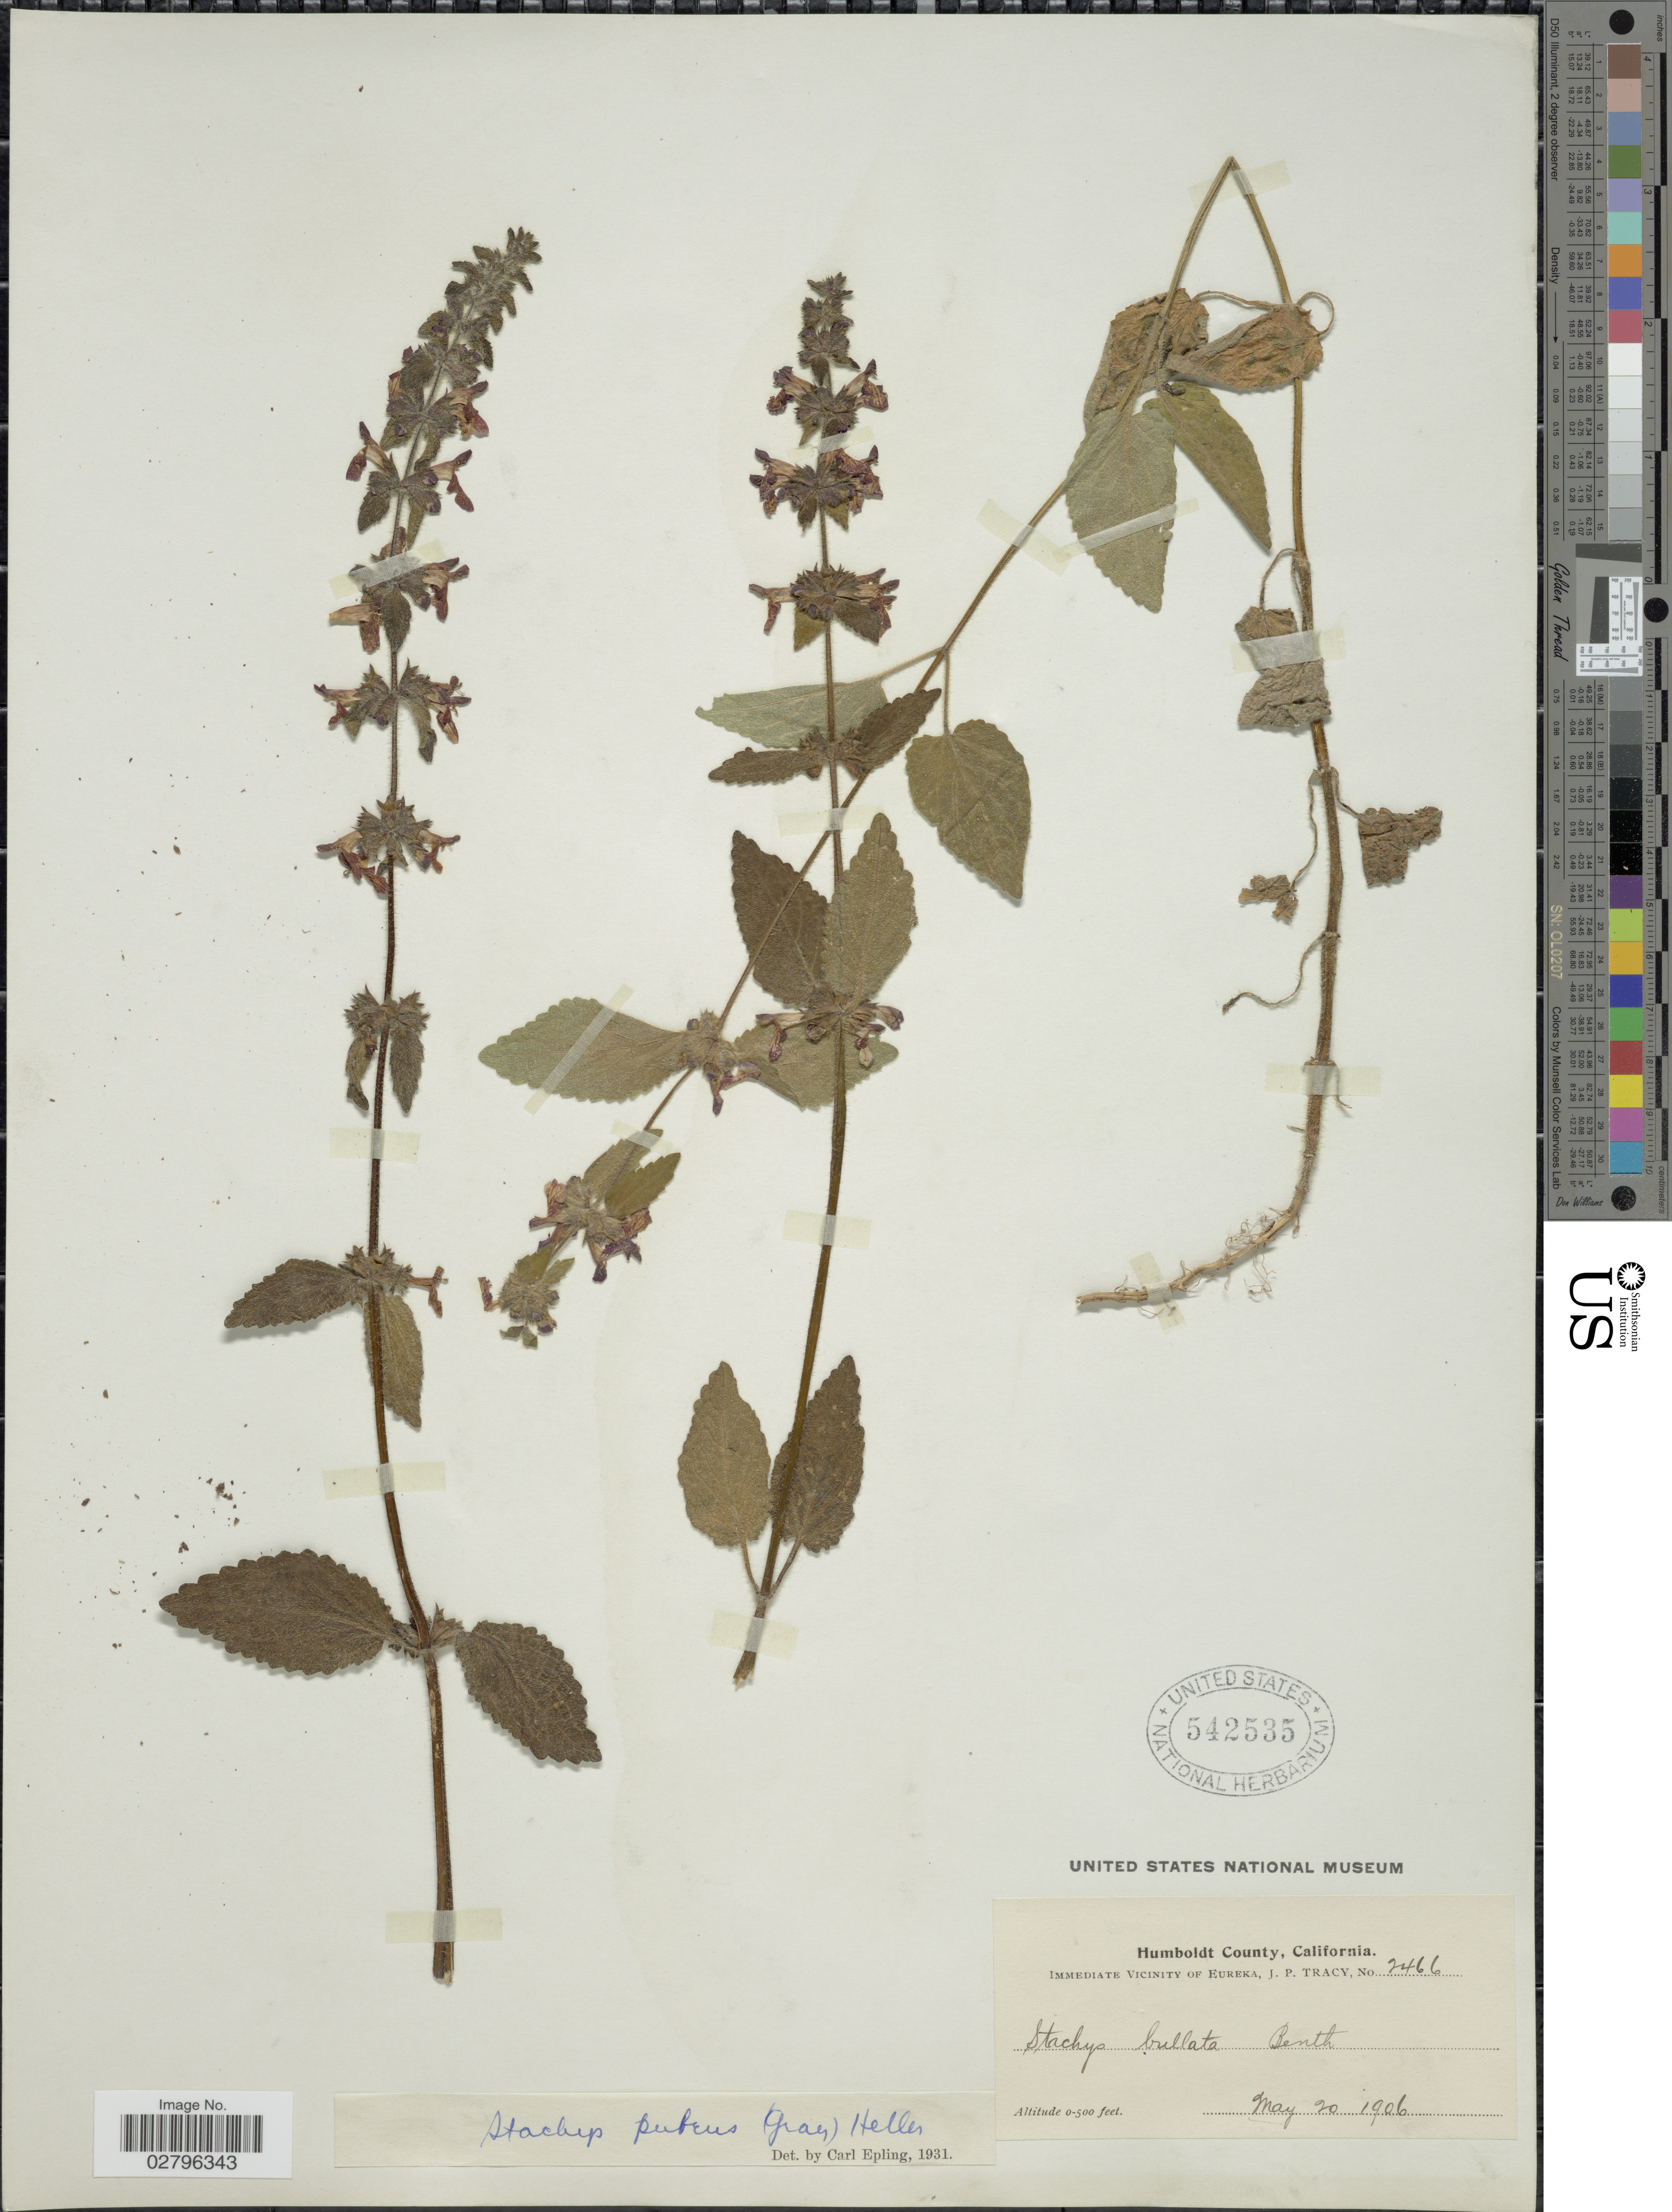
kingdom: Plantae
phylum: Tracheophyta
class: Magnoliopsida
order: Lamiales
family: Lamiaceae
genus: Stachys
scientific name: Stachys mexicana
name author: Benth.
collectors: J. Tracy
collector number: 2466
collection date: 1906-05-20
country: United States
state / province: California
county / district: Humboldt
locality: Humboldt County. Immediate vicinity of Eureka.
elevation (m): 0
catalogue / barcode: US 542535